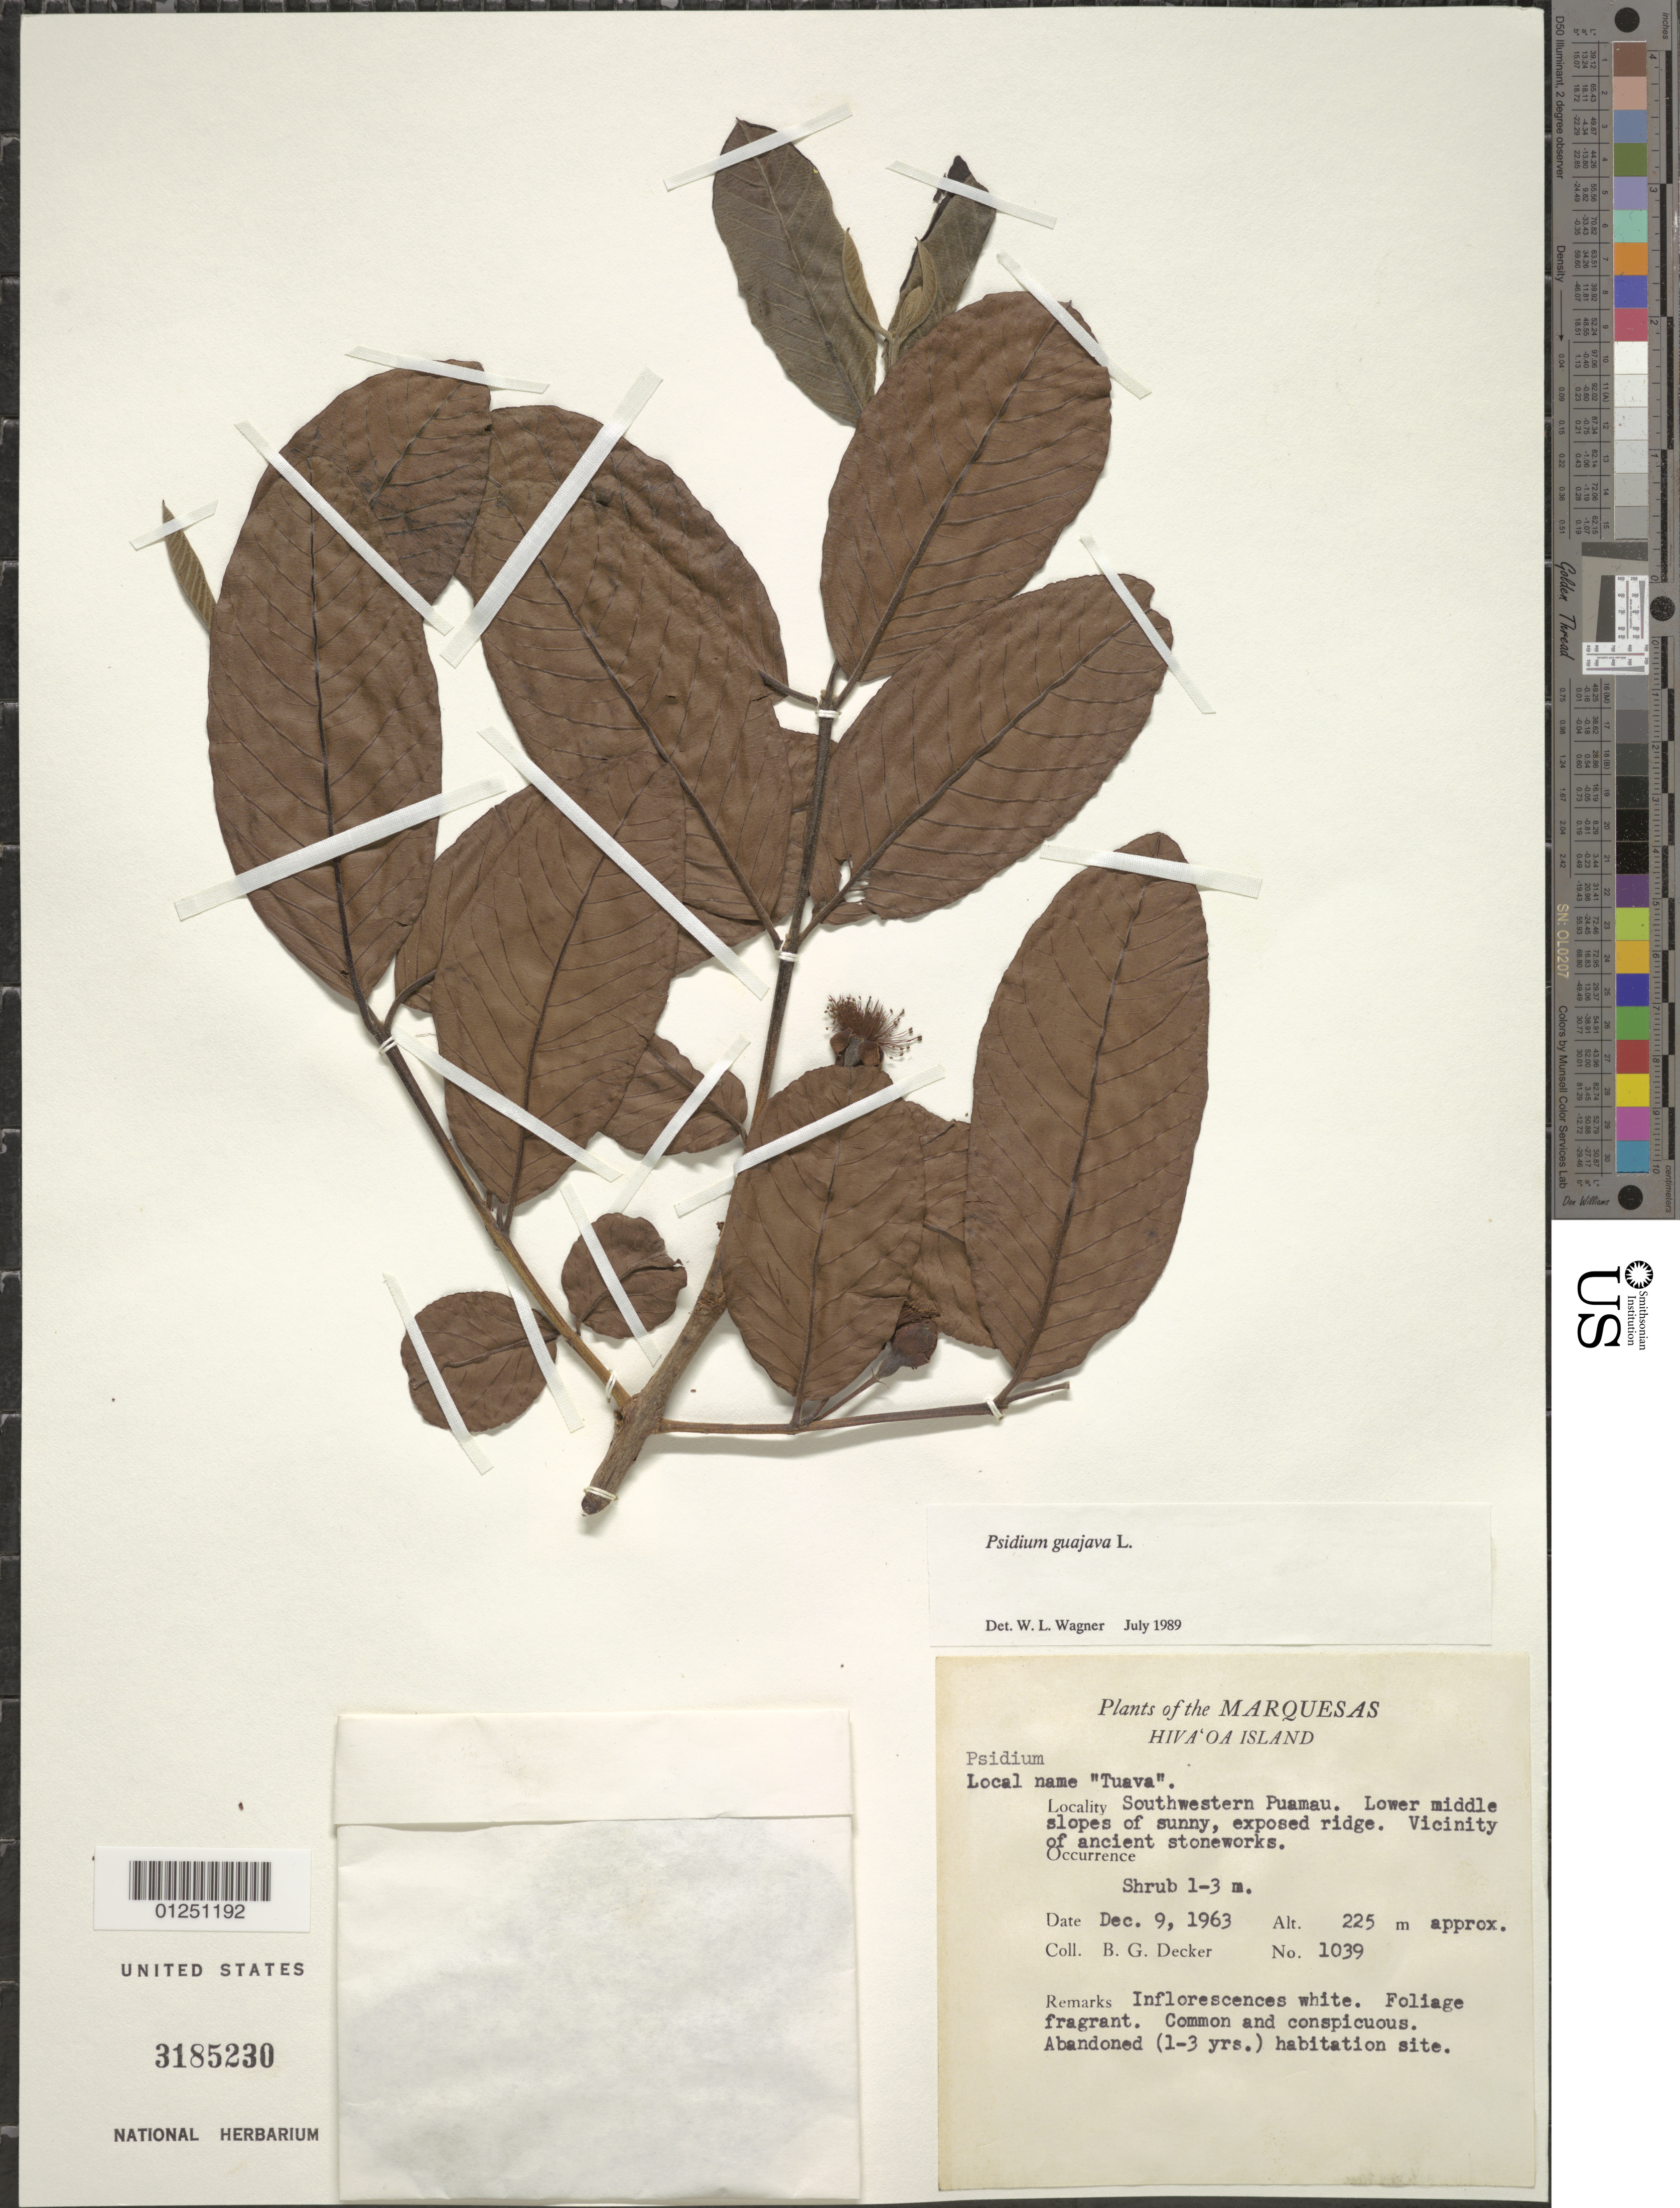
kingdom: Plantae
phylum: Tracheophyta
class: Magnoliopsida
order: Myrtales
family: Myrtaceae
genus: Psidium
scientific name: Psidium guajava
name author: L.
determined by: Wagner, W. L., (BOT), Smithsonian Institution - National Museum of Natural History (UNITED STATES)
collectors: B. G. Decker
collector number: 1039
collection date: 1963-12-09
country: French Polynesia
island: Hiva Oa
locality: SW Puamau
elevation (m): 225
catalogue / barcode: US 3185230